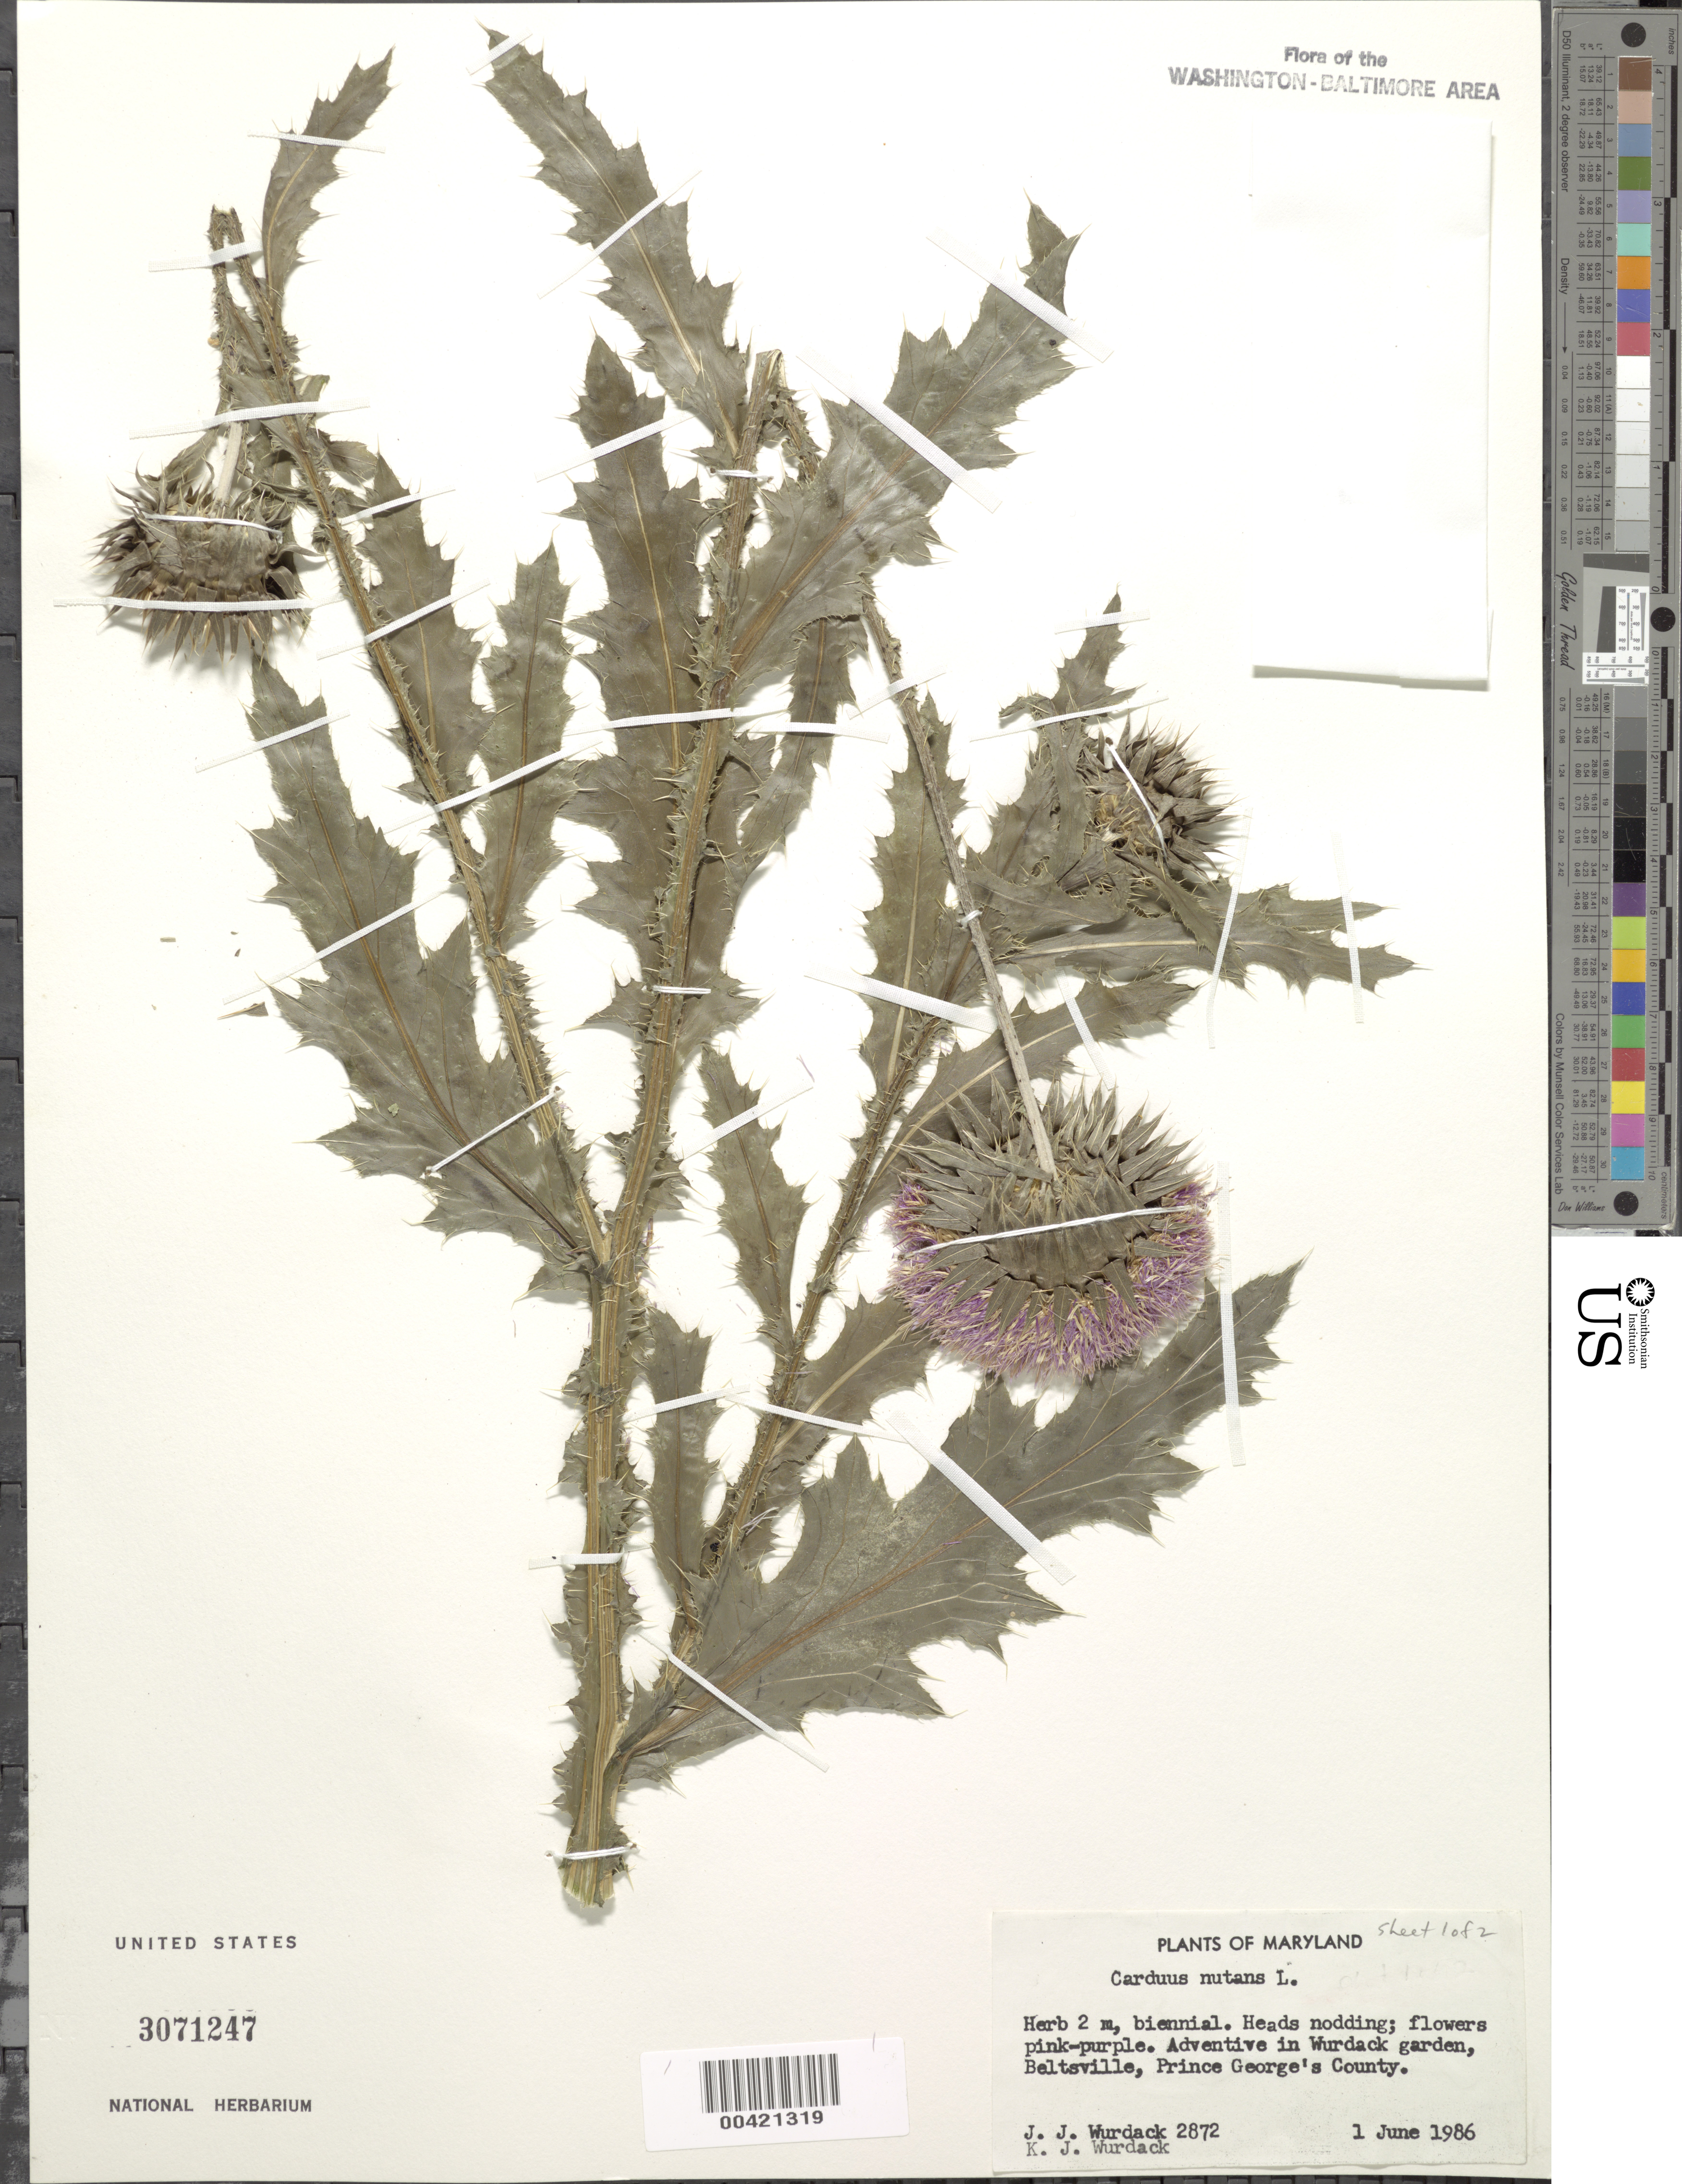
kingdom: Plantae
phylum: Tracheophyta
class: Magnoliopsida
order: Asterales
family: Asteraceae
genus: Carduus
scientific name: Carduus nutans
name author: L.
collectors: J. J. Wurdack & K. Wurdack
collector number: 2872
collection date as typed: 01 Jun 1986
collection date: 1986-06-01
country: United States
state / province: Maryland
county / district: Prince George's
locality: Wurdack garden, Beltsville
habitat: Garden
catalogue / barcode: US 3071247